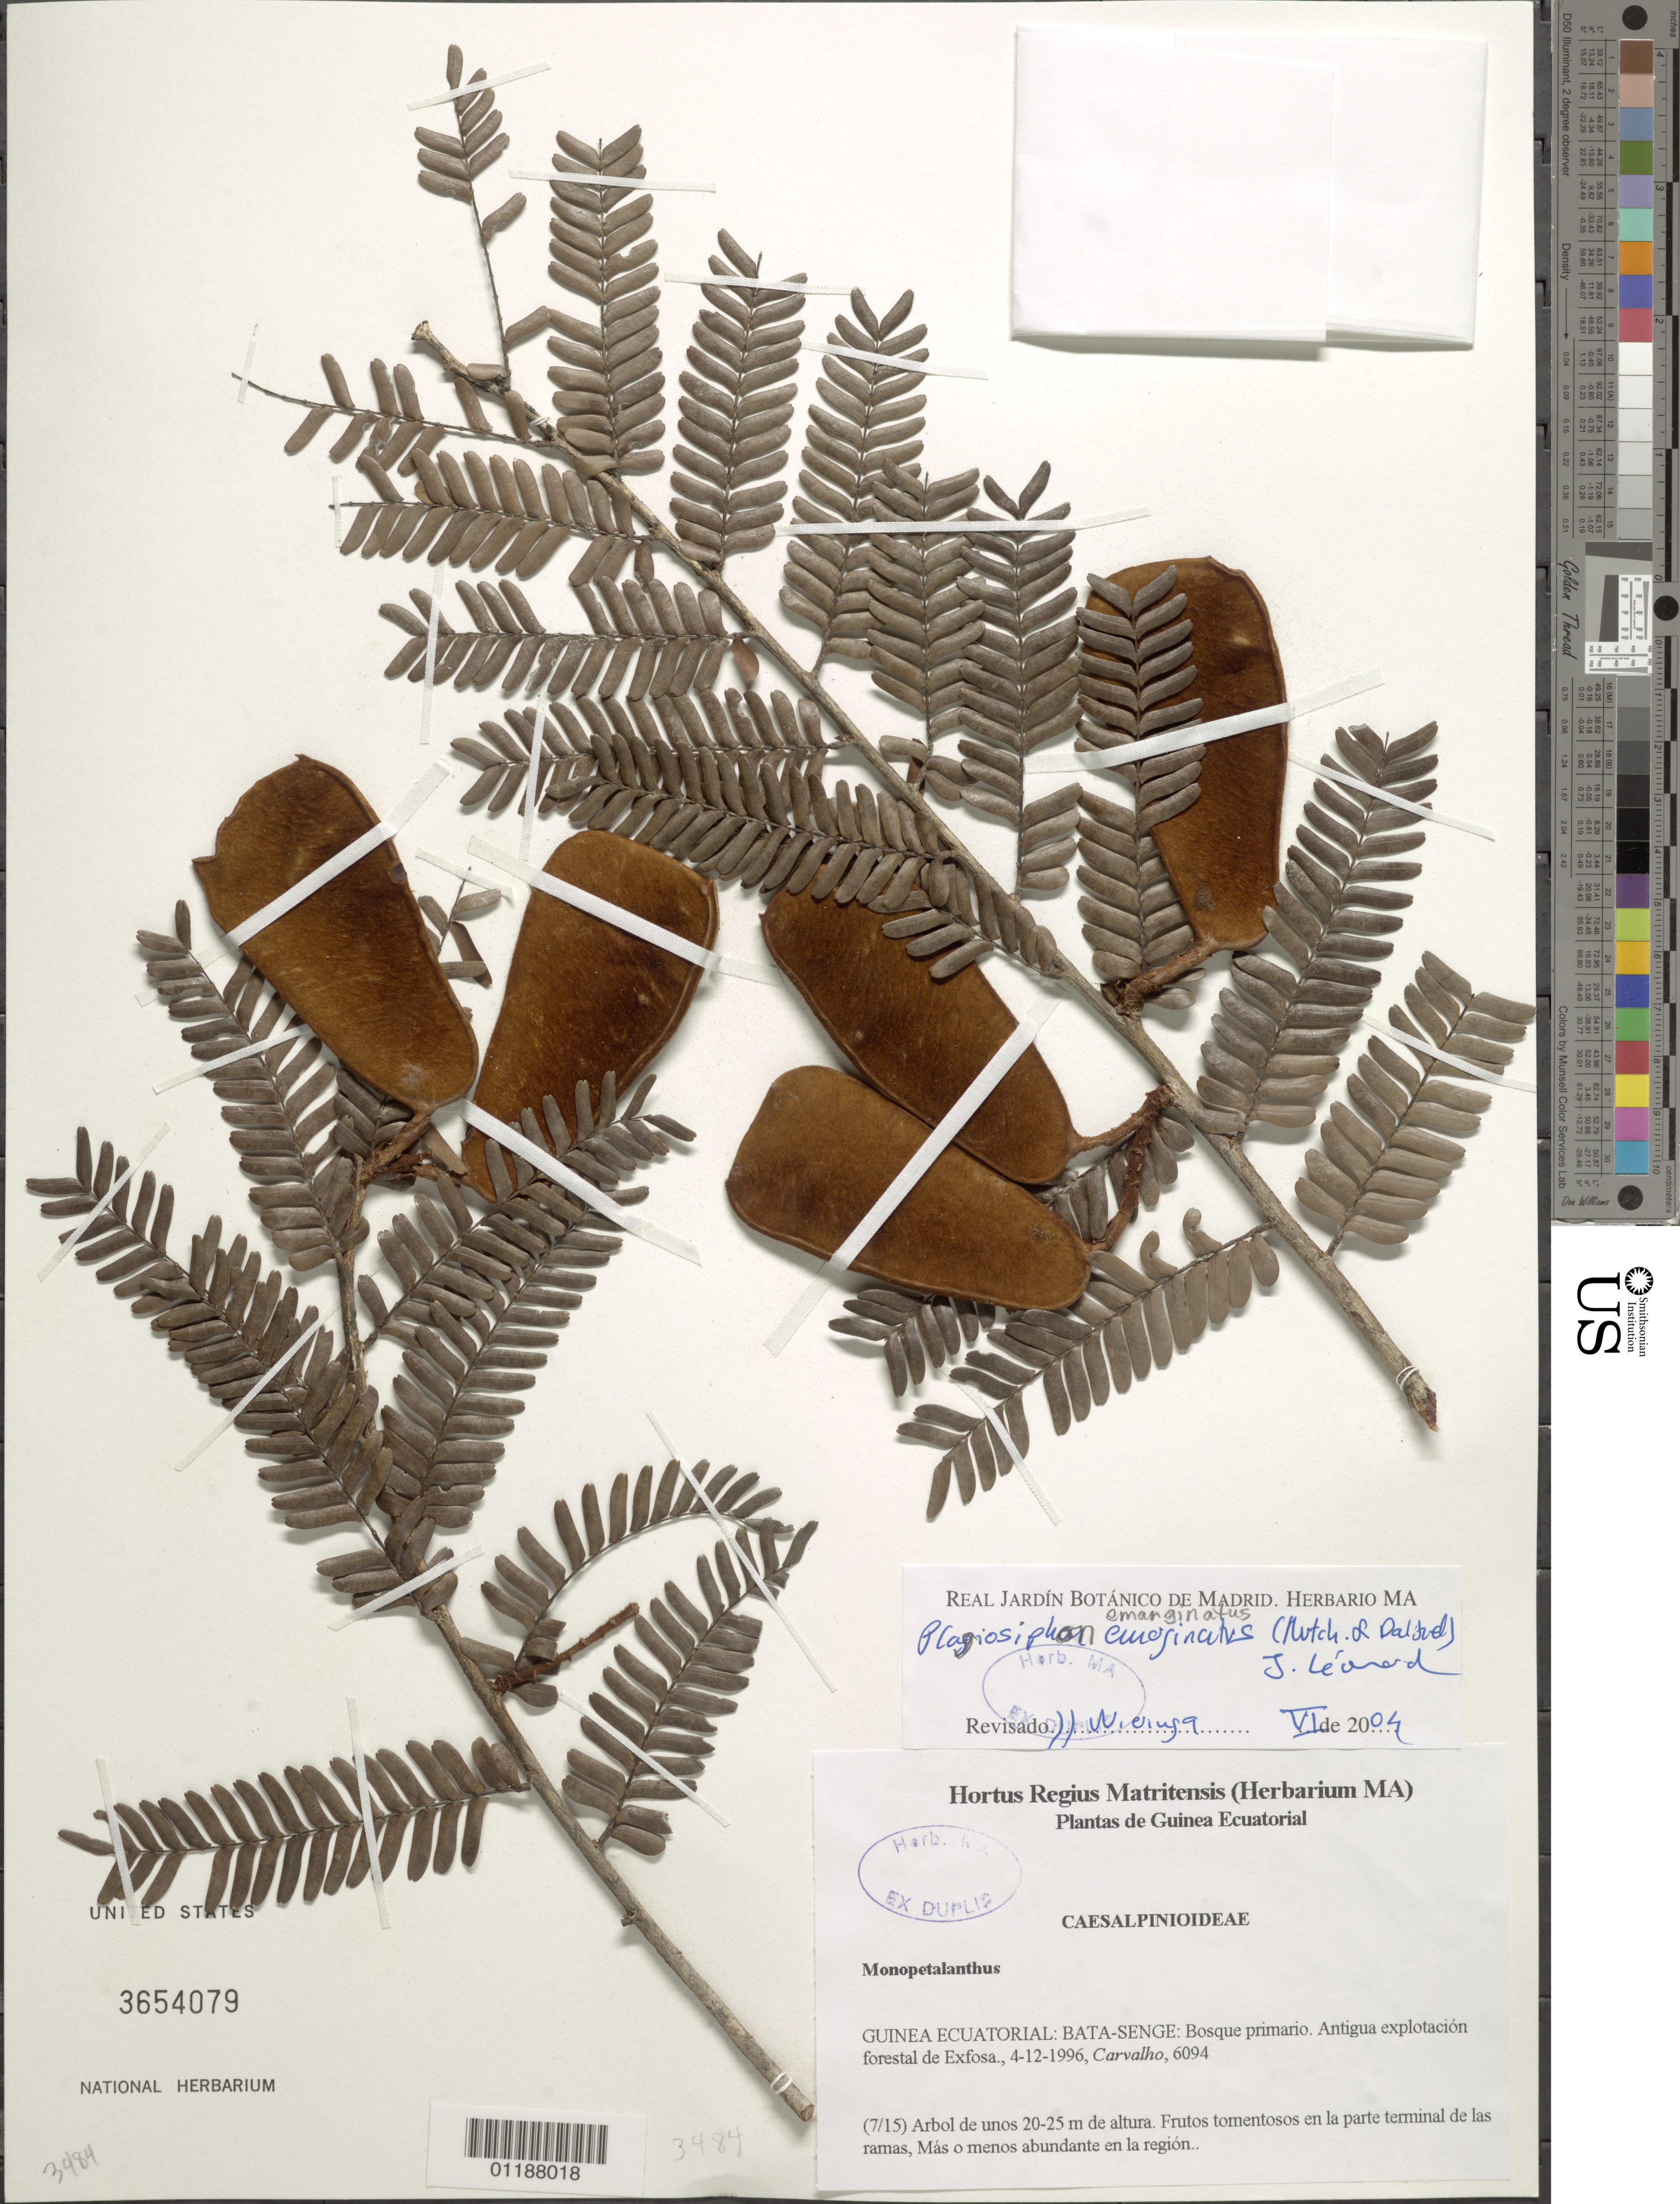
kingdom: Plantae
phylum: Tracheophyta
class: Magnoliopsida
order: Fabales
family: Fabaceae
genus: Plagiosiphon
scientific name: Plagiosiphon emarginatus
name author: (Hutch. & Dalziel) J. Léonard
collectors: L. F. Carvalho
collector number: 6094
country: Equatorial Guinea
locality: Bata-Senge, Antigua explotacion forestal de Exfosa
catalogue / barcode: US 3654079